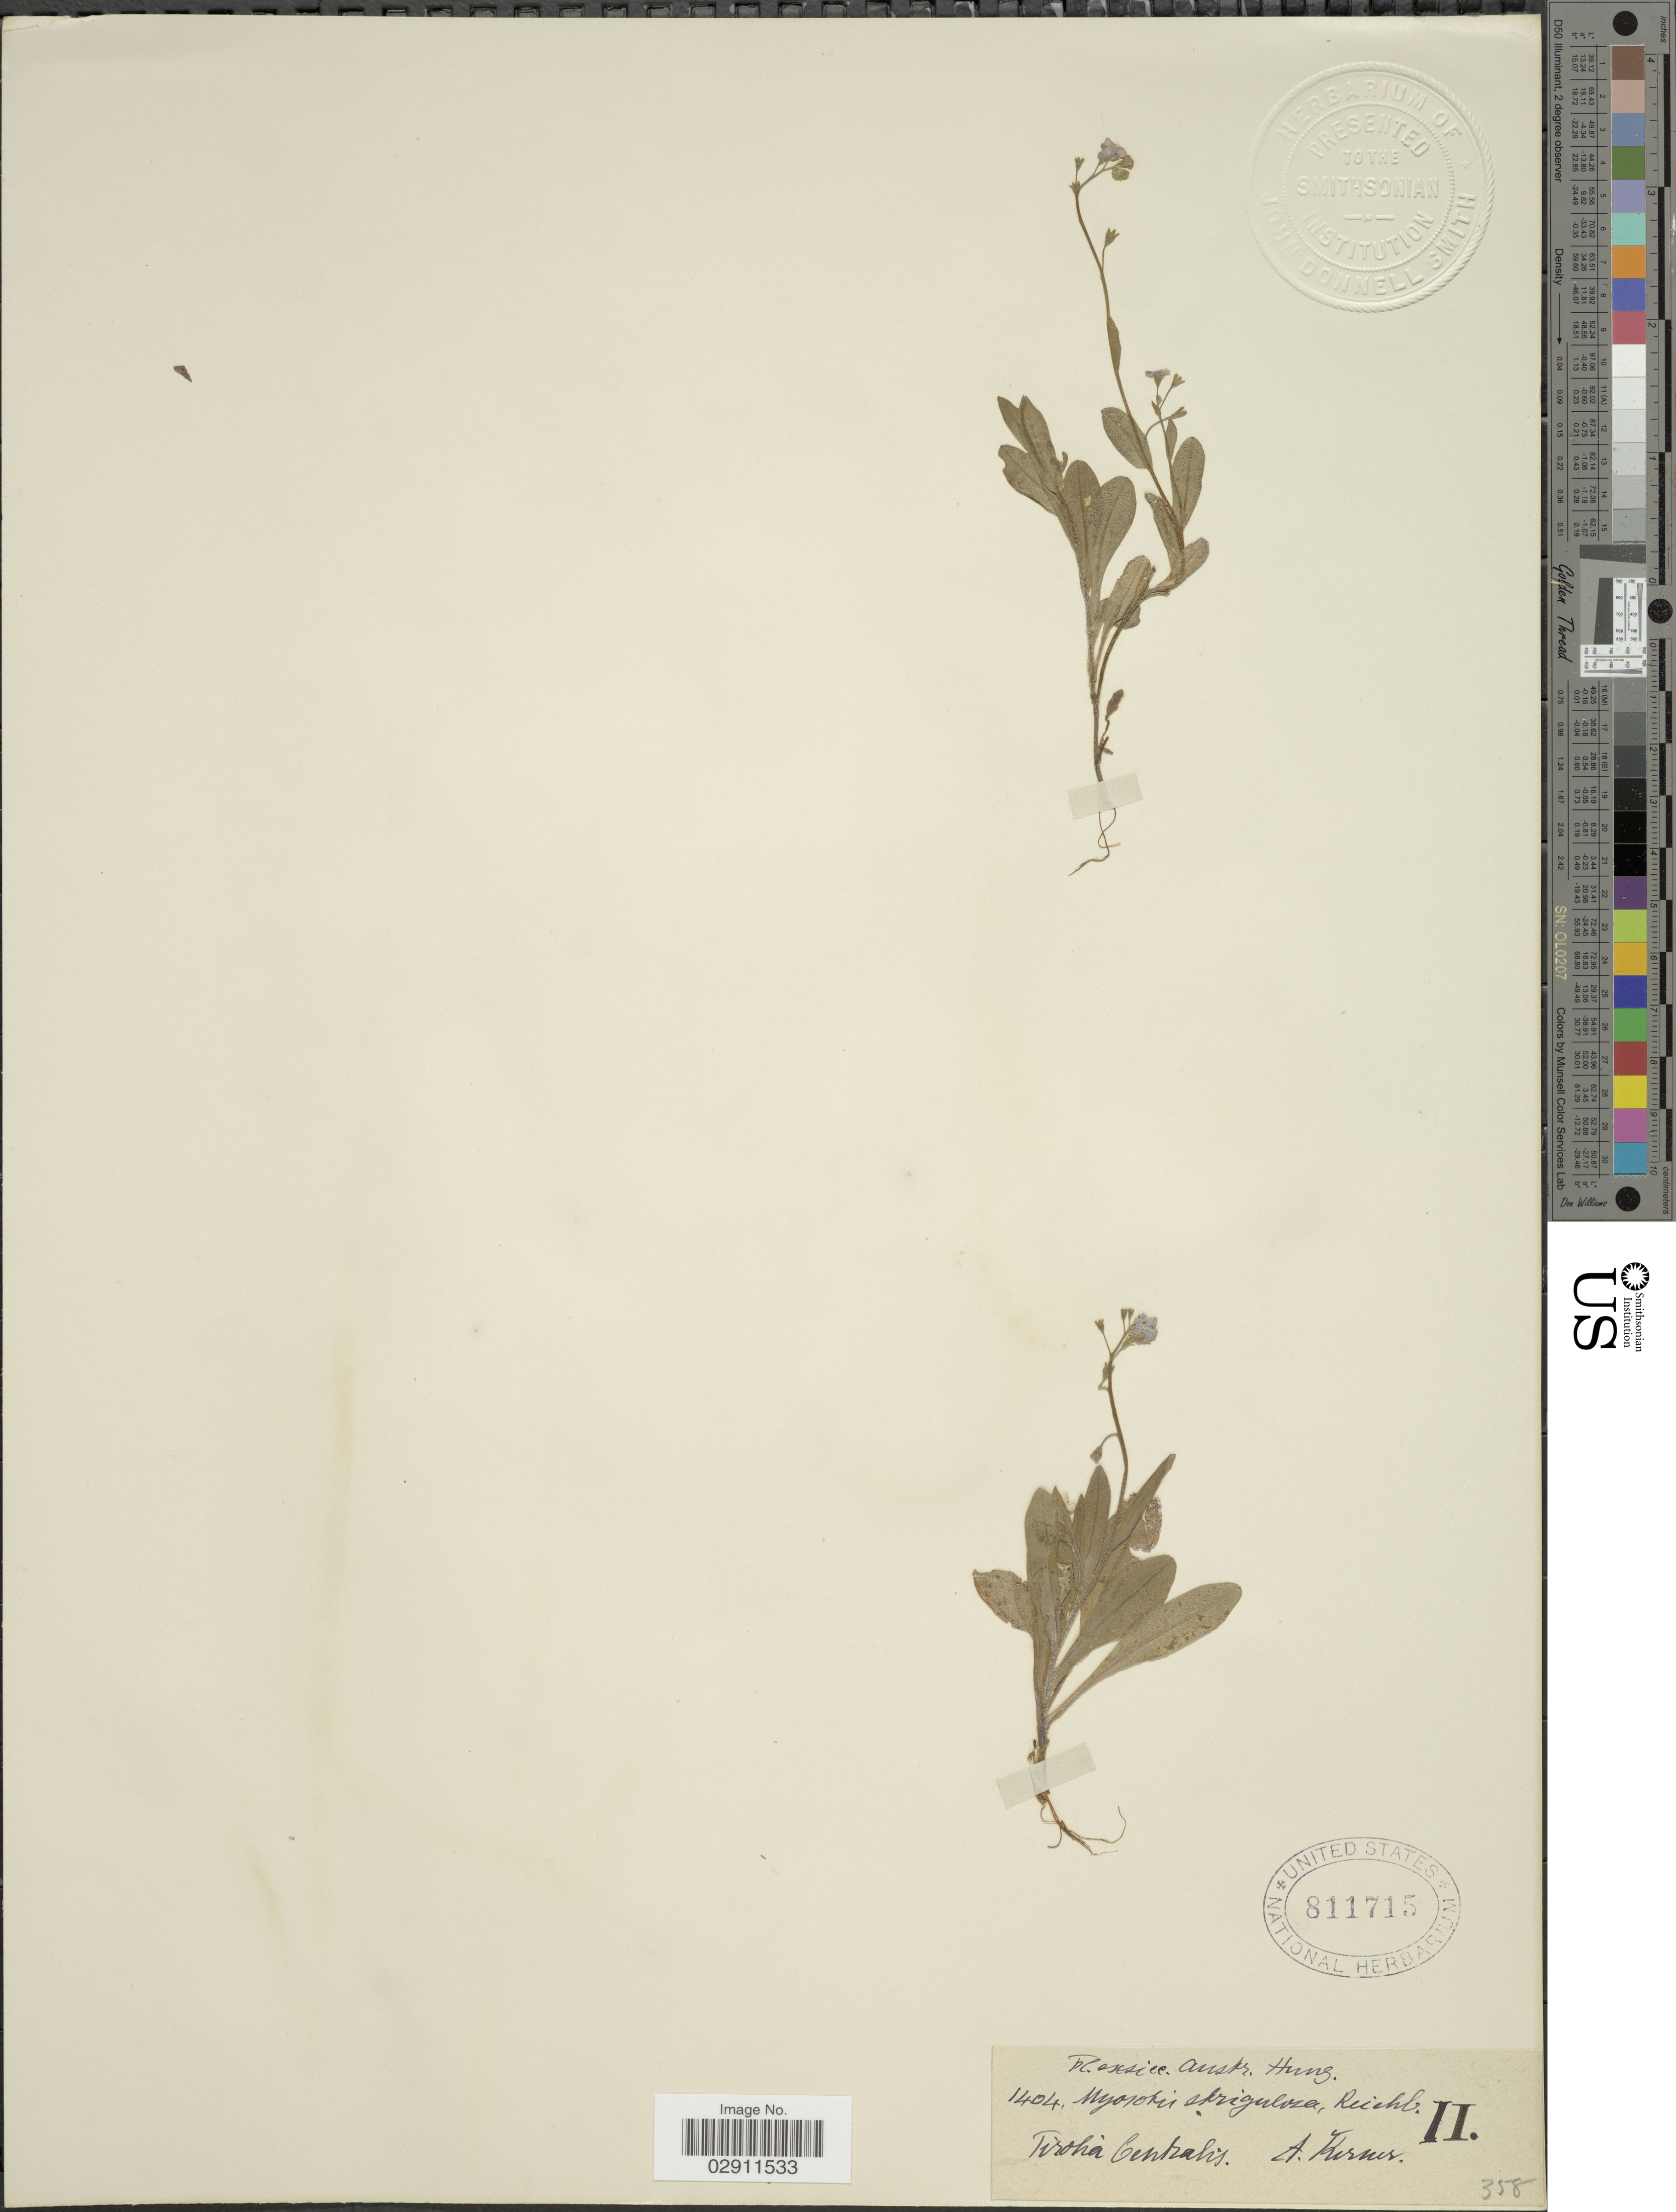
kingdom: Plantae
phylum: Tracheophyta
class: Magnoliopsida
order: Boraginales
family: Boraginaceae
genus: Myosotis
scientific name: Myosotis strigulosa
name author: Rchb.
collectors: A. Kerner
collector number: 1404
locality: Austr. Hung., Tirolia Centralis.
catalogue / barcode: US 811715